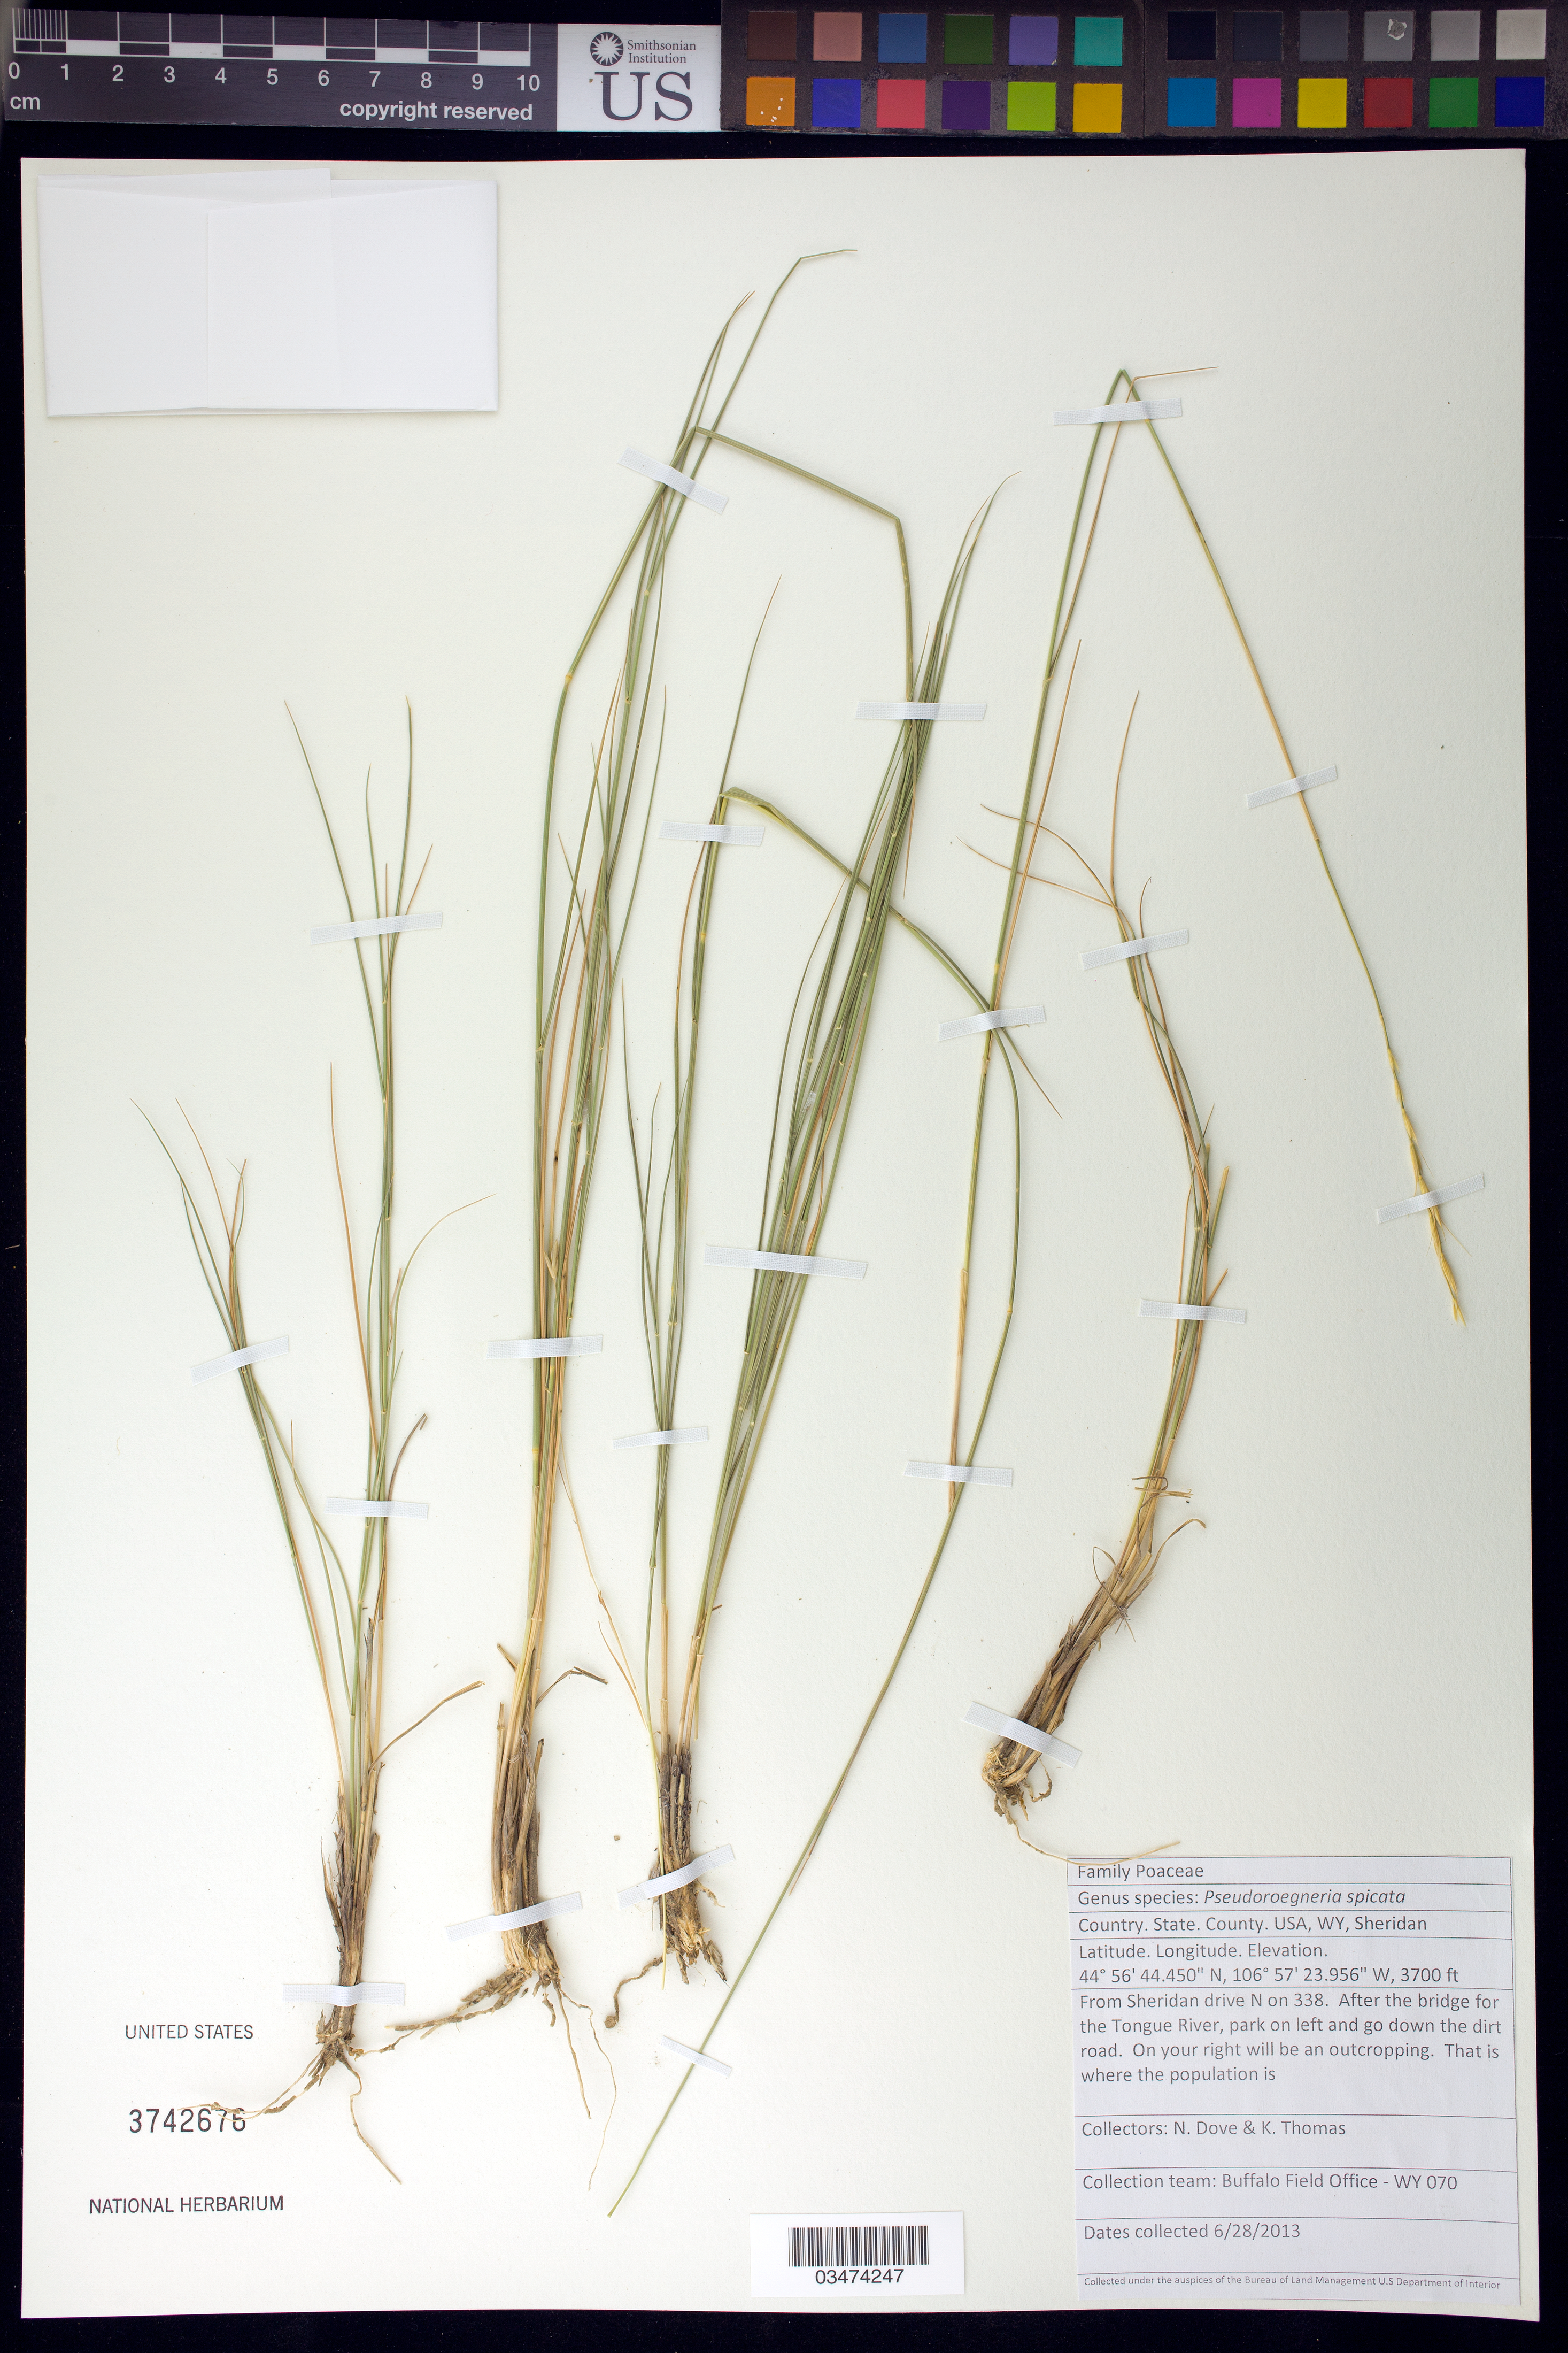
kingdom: Plantae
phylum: Tracheophyta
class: Liliopsida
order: Poales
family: Poaceae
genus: Pseudoroegneria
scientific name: Pseudoroegneria spicata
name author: (Pursh) Á. Löve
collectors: N. Dove & K. Thomas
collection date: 2013-06-28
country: United States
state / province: Wyoming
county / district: Sheridan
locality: From Sheridan drive N on 338, after the bridge for the Tongue River.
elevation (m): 1128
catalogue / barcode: US 3742676